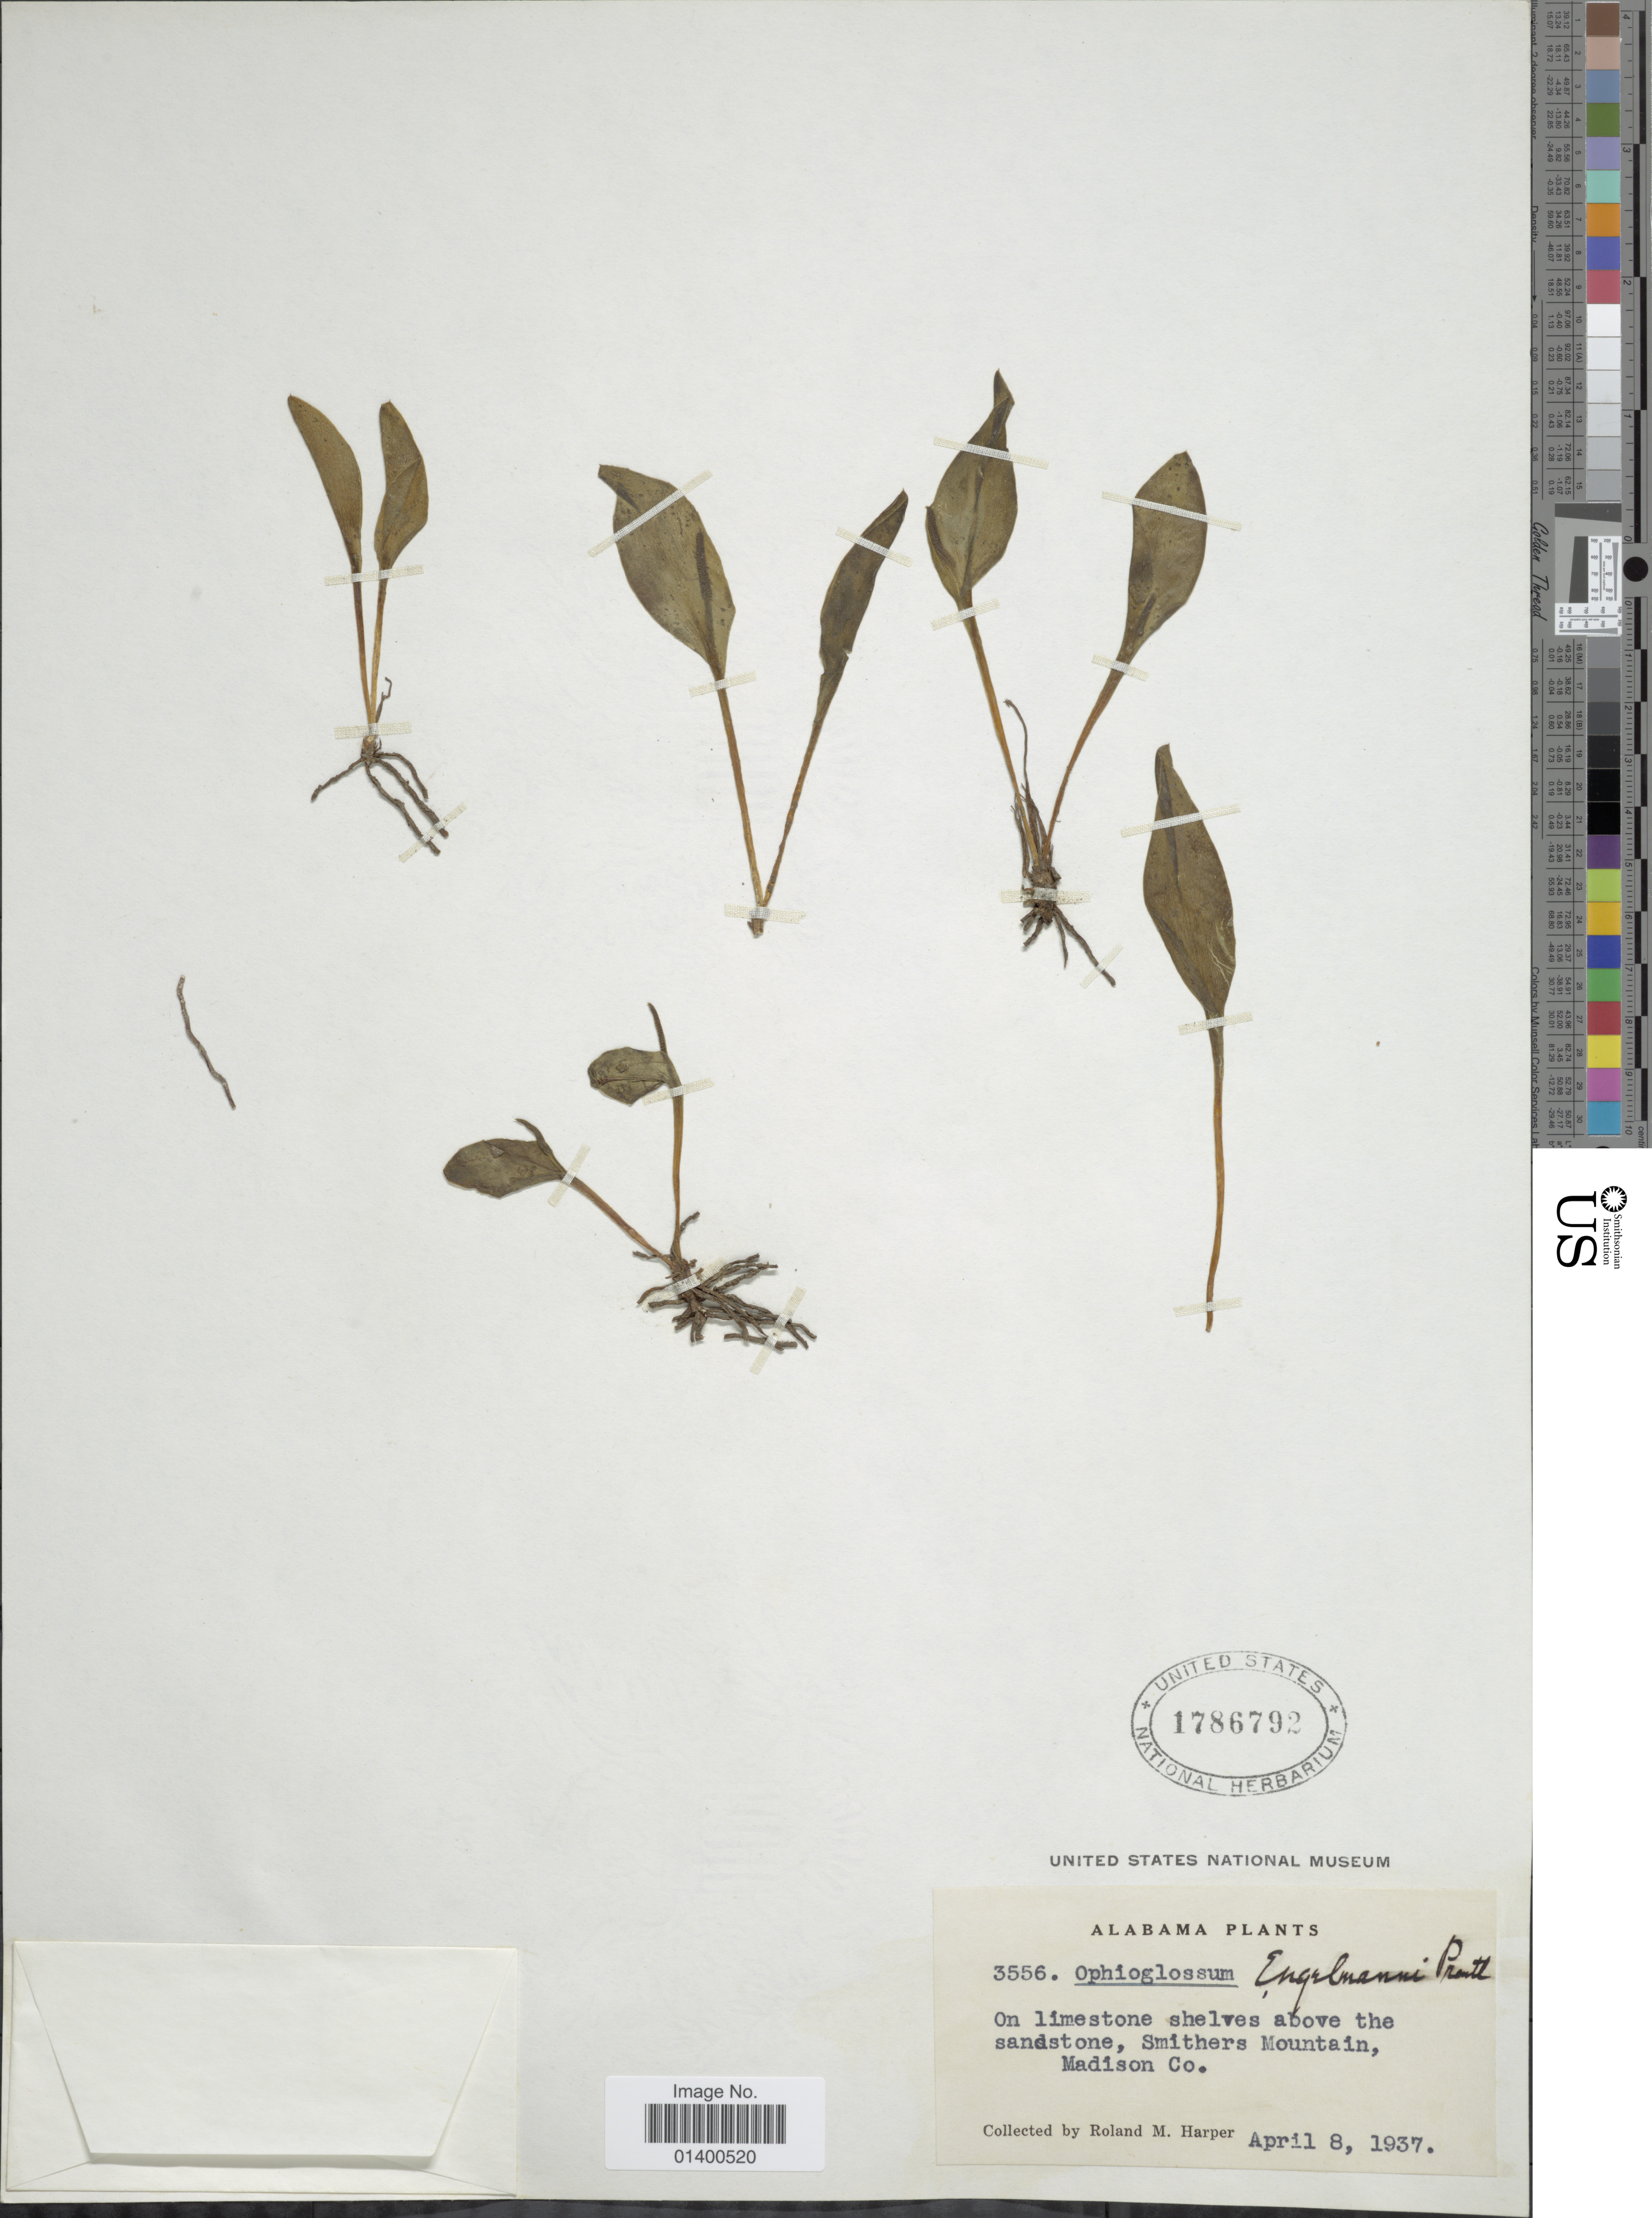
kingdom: Plantae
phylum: Tracheophyta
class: Polypodiopsida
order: Ophioglossales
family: Ophioglossaceae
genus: Ophioglossum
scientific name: Ophioglossum engelmannii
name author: Prantl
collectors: R. M. Harper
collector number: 3556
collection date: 1937-04-08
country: United States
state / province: Alabama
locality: Smithers Mountain, Madison Co.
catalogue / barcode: US 1786792